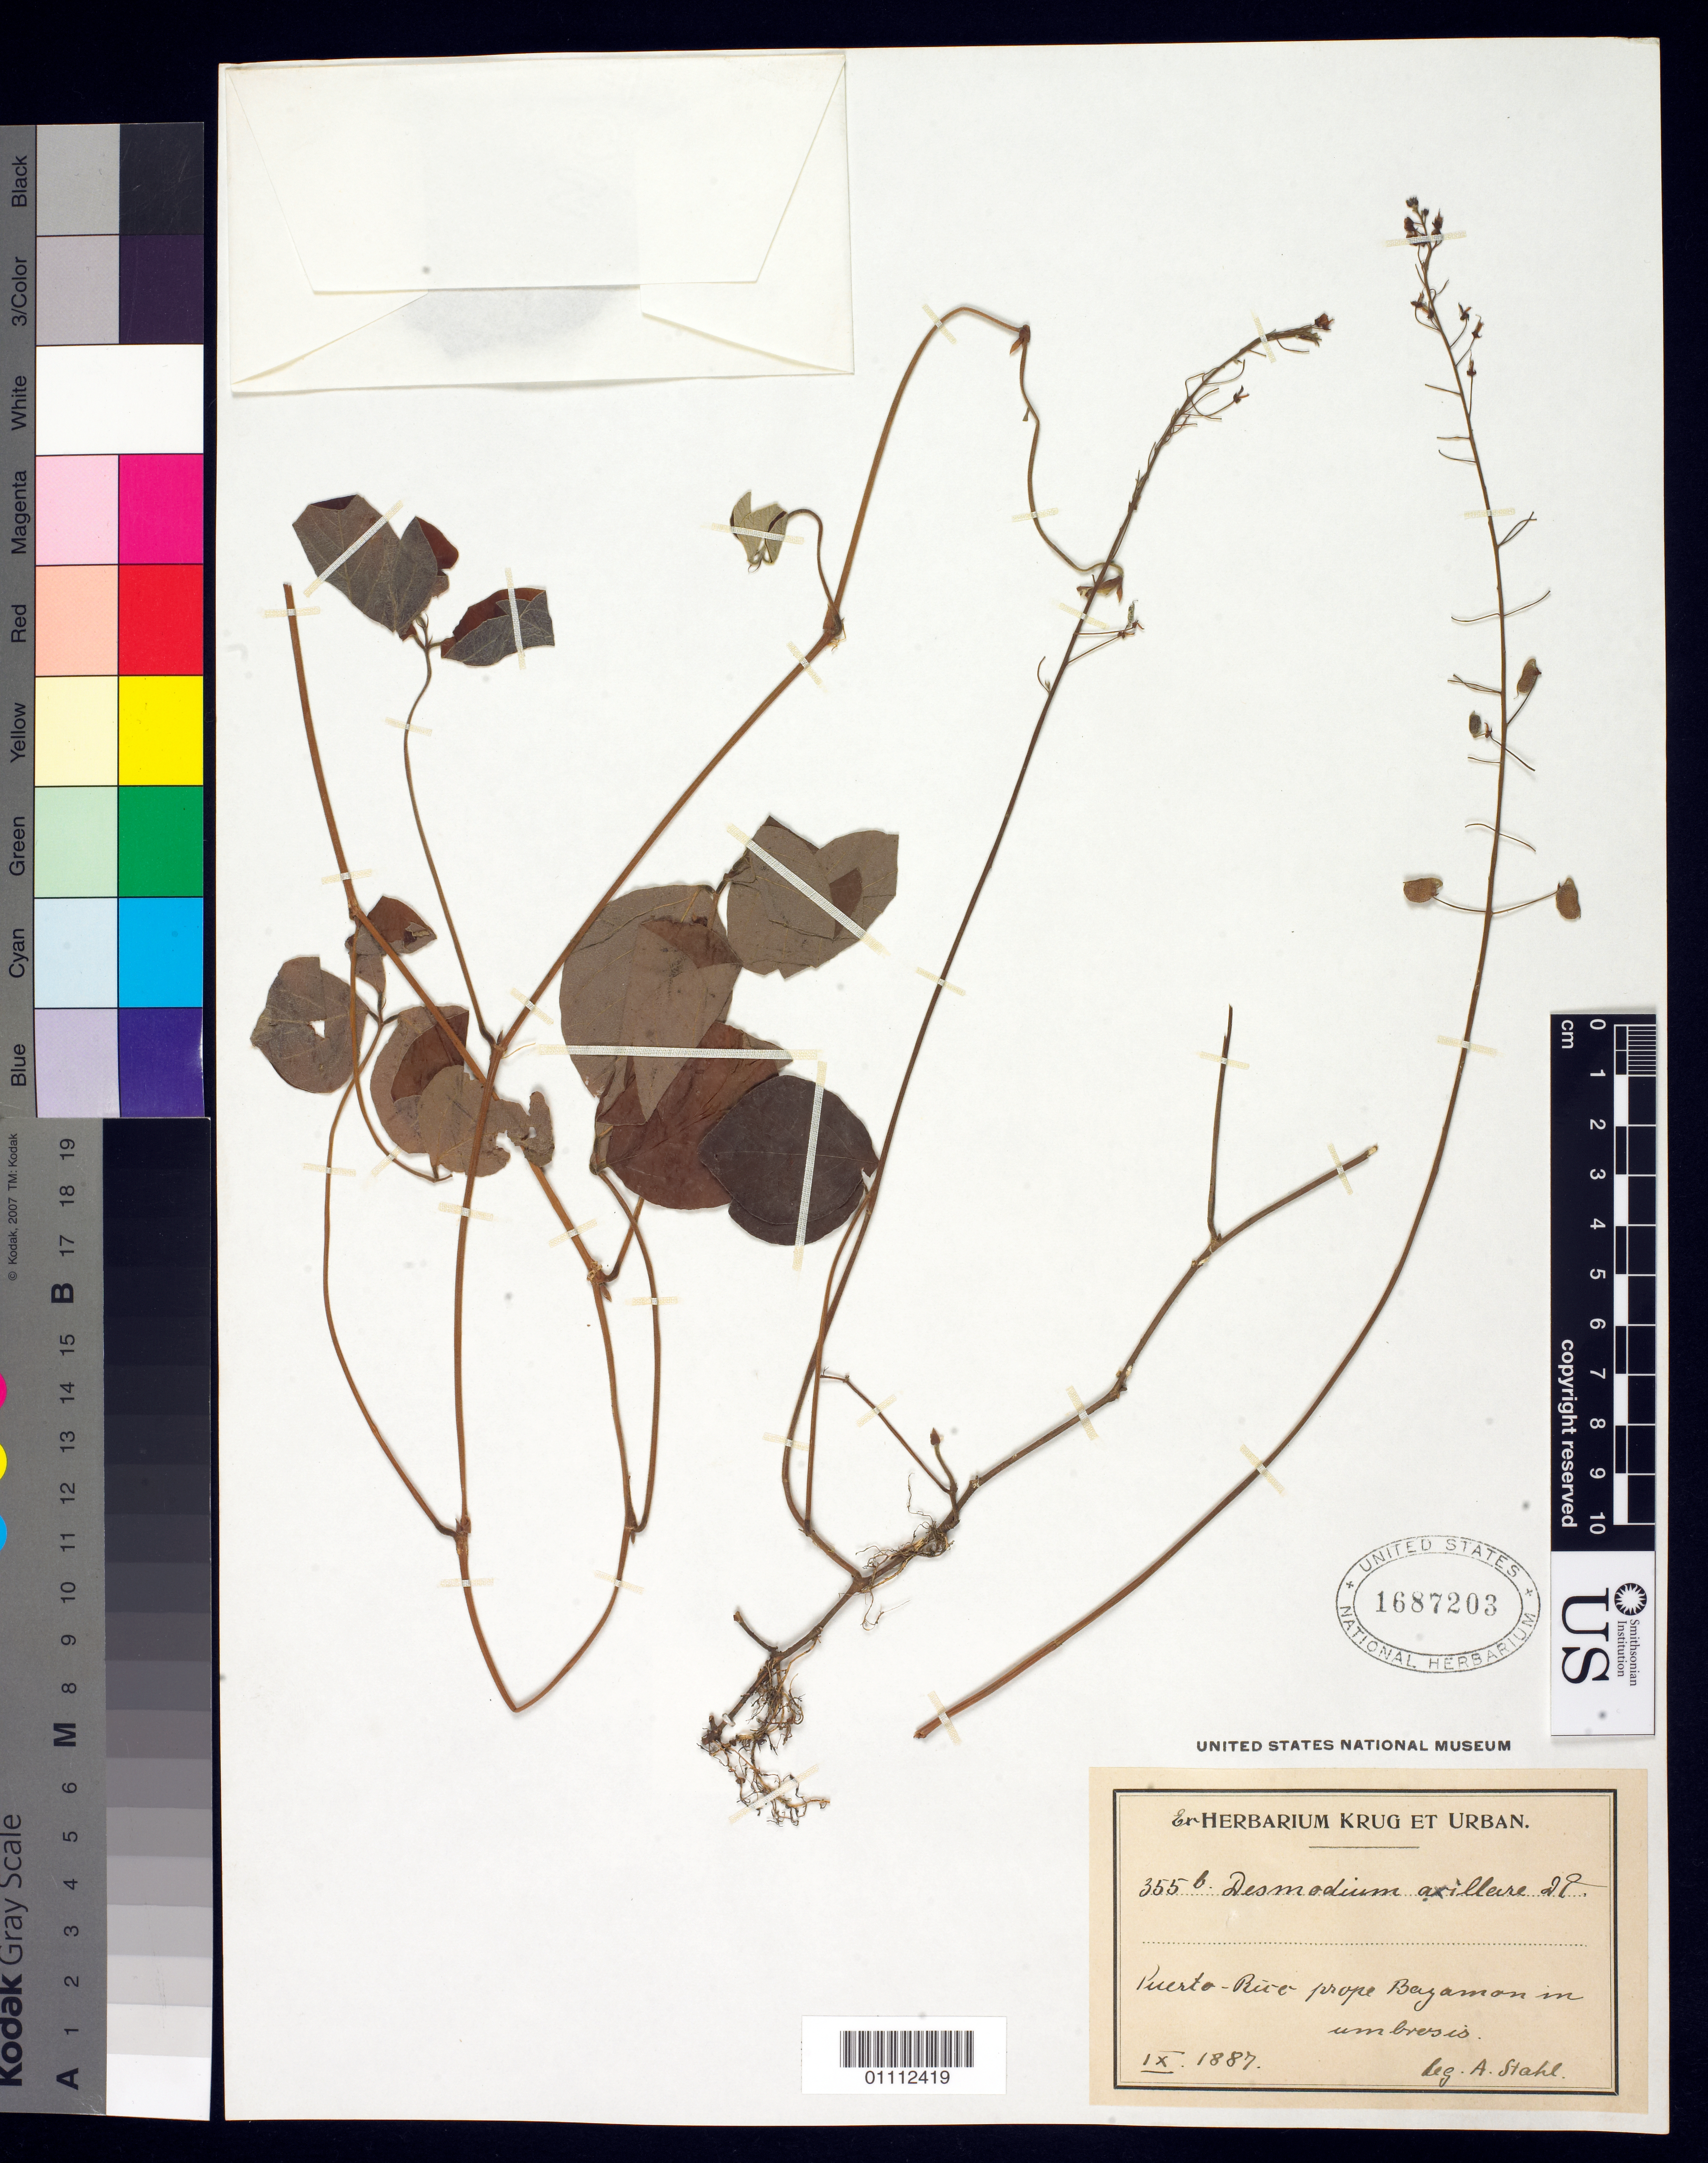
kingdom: Plantae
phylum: Tracheophyta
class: Magnoliopsida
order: Fabales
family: Fabaceae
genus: Desmodium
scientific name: Desmodium axillare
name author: (Sw.) DC.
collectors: A. Stahl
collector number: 355b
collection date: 1887-09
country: Puerto Rico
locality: Bayamon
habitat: In umbrosis.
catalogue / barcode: US 1687203